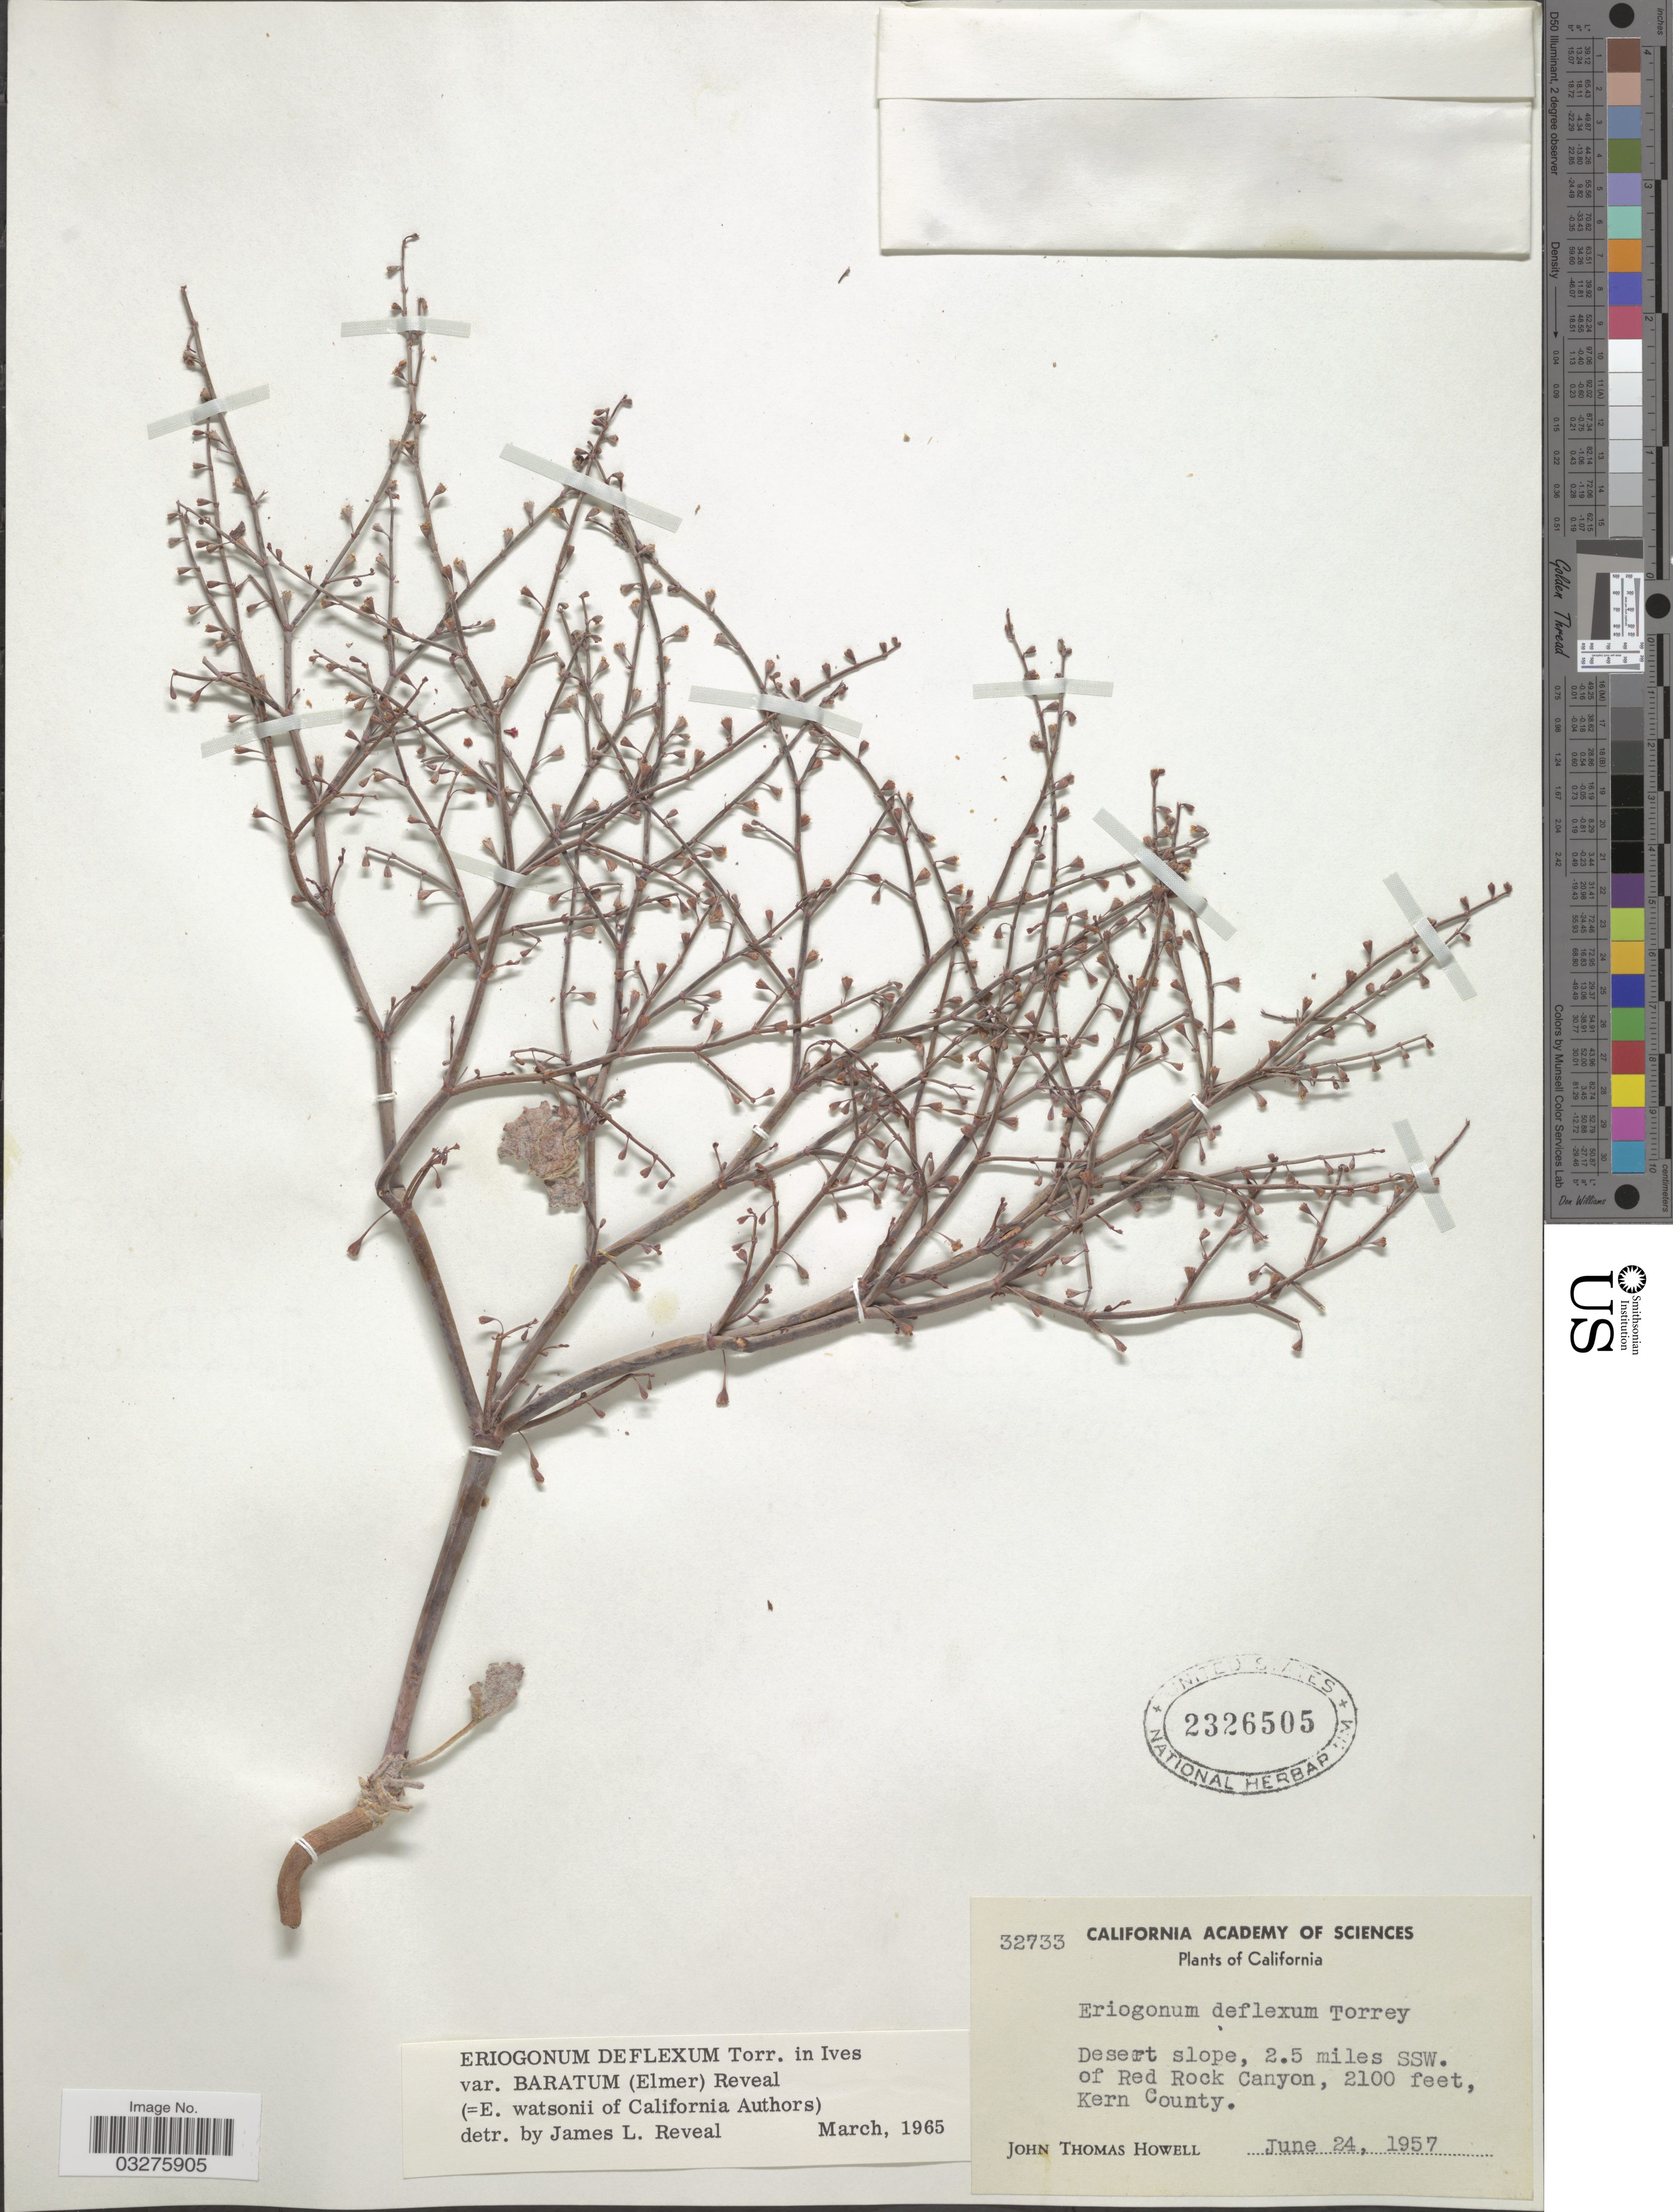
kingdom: Plantae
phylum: Tracheophyta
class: Magnoliopsida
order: Caryophyllales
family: Polygonaceae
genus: Eriogonum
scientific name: Eriogonum deflexum var. baratum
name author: (Elmer) Reveal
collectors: J. T. Howell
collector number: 32733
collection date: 1957-06-24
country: United States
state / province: California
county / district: Kern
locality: Desert slope, 2.5 miles SSW. of Red Rock Canyon. Kern County.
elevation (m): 640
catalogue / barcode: US 2326505